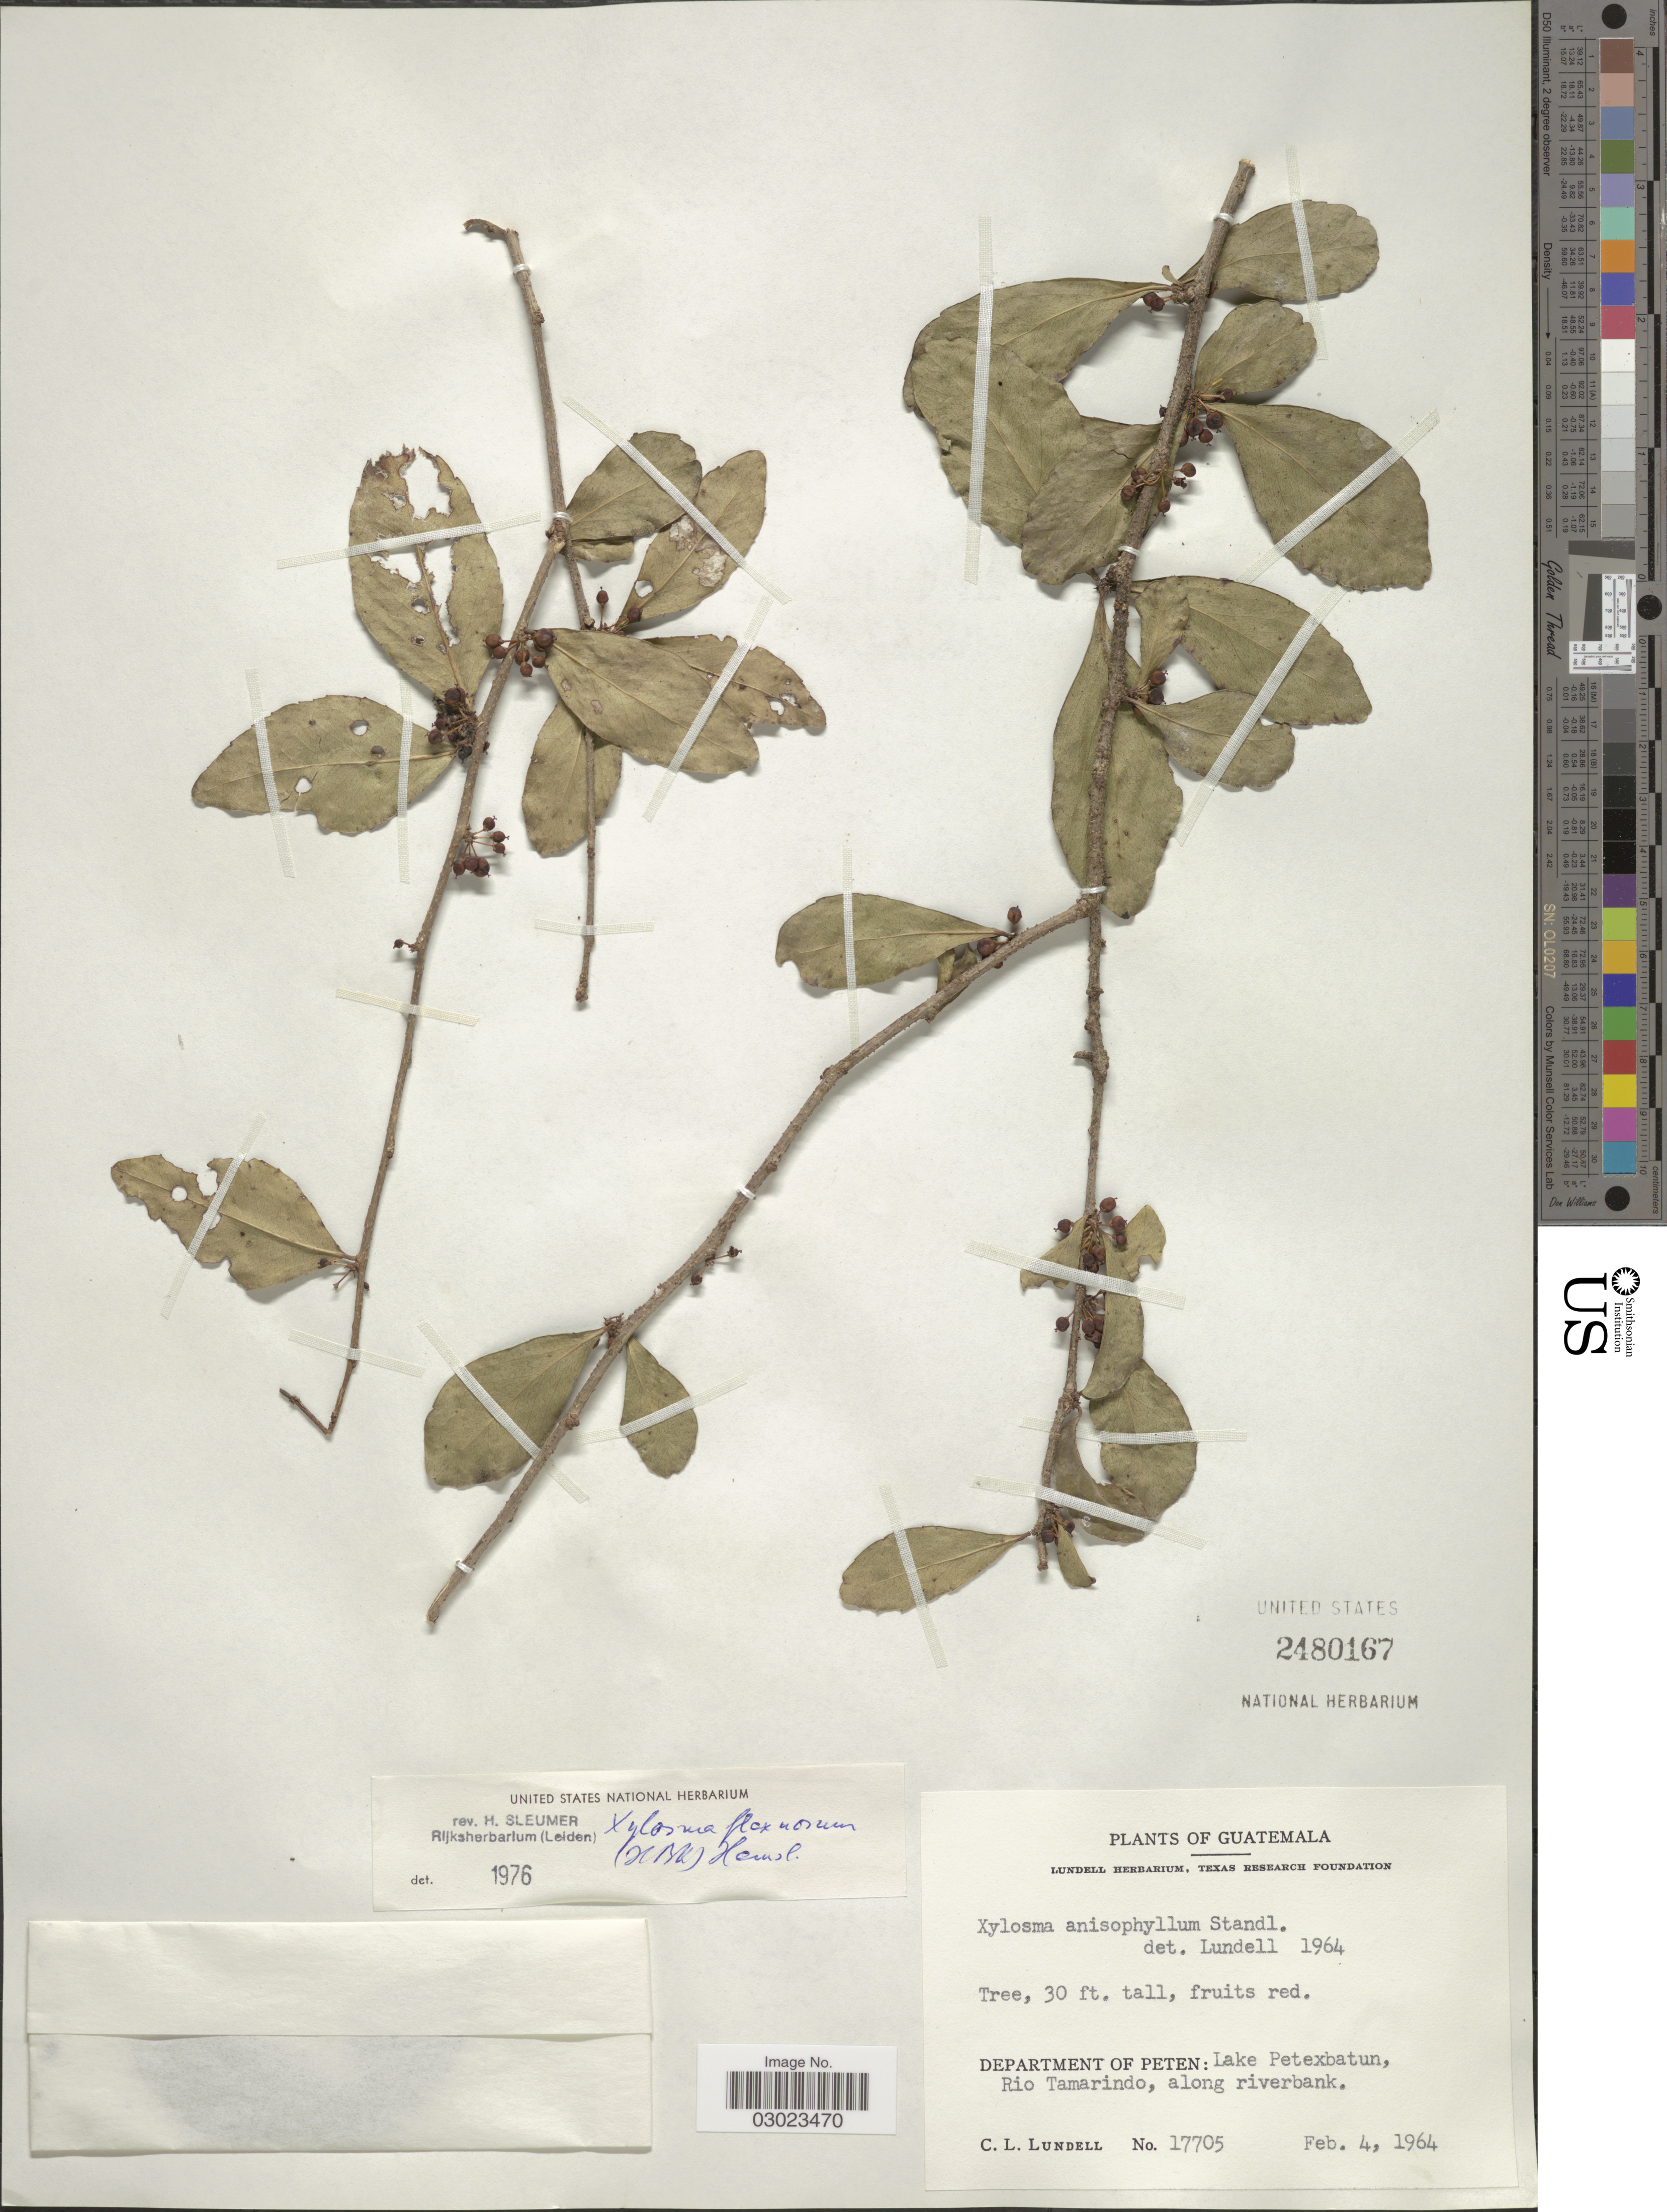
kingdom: Plantae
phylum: Tracheophyta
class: Magnoliopsida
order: Malpighiales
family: Salicaceae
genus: Xylosma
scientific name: Xylosma flexuosa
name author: (Kunth) Hemsl.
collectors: C. L. Lundell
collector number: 17705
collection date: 1964-02-04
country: Guatemala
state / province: El Petén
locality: Department of Peten: Lake Petexbatun, Rio Tamarindo, along riverbank.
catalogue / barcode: US 2480167